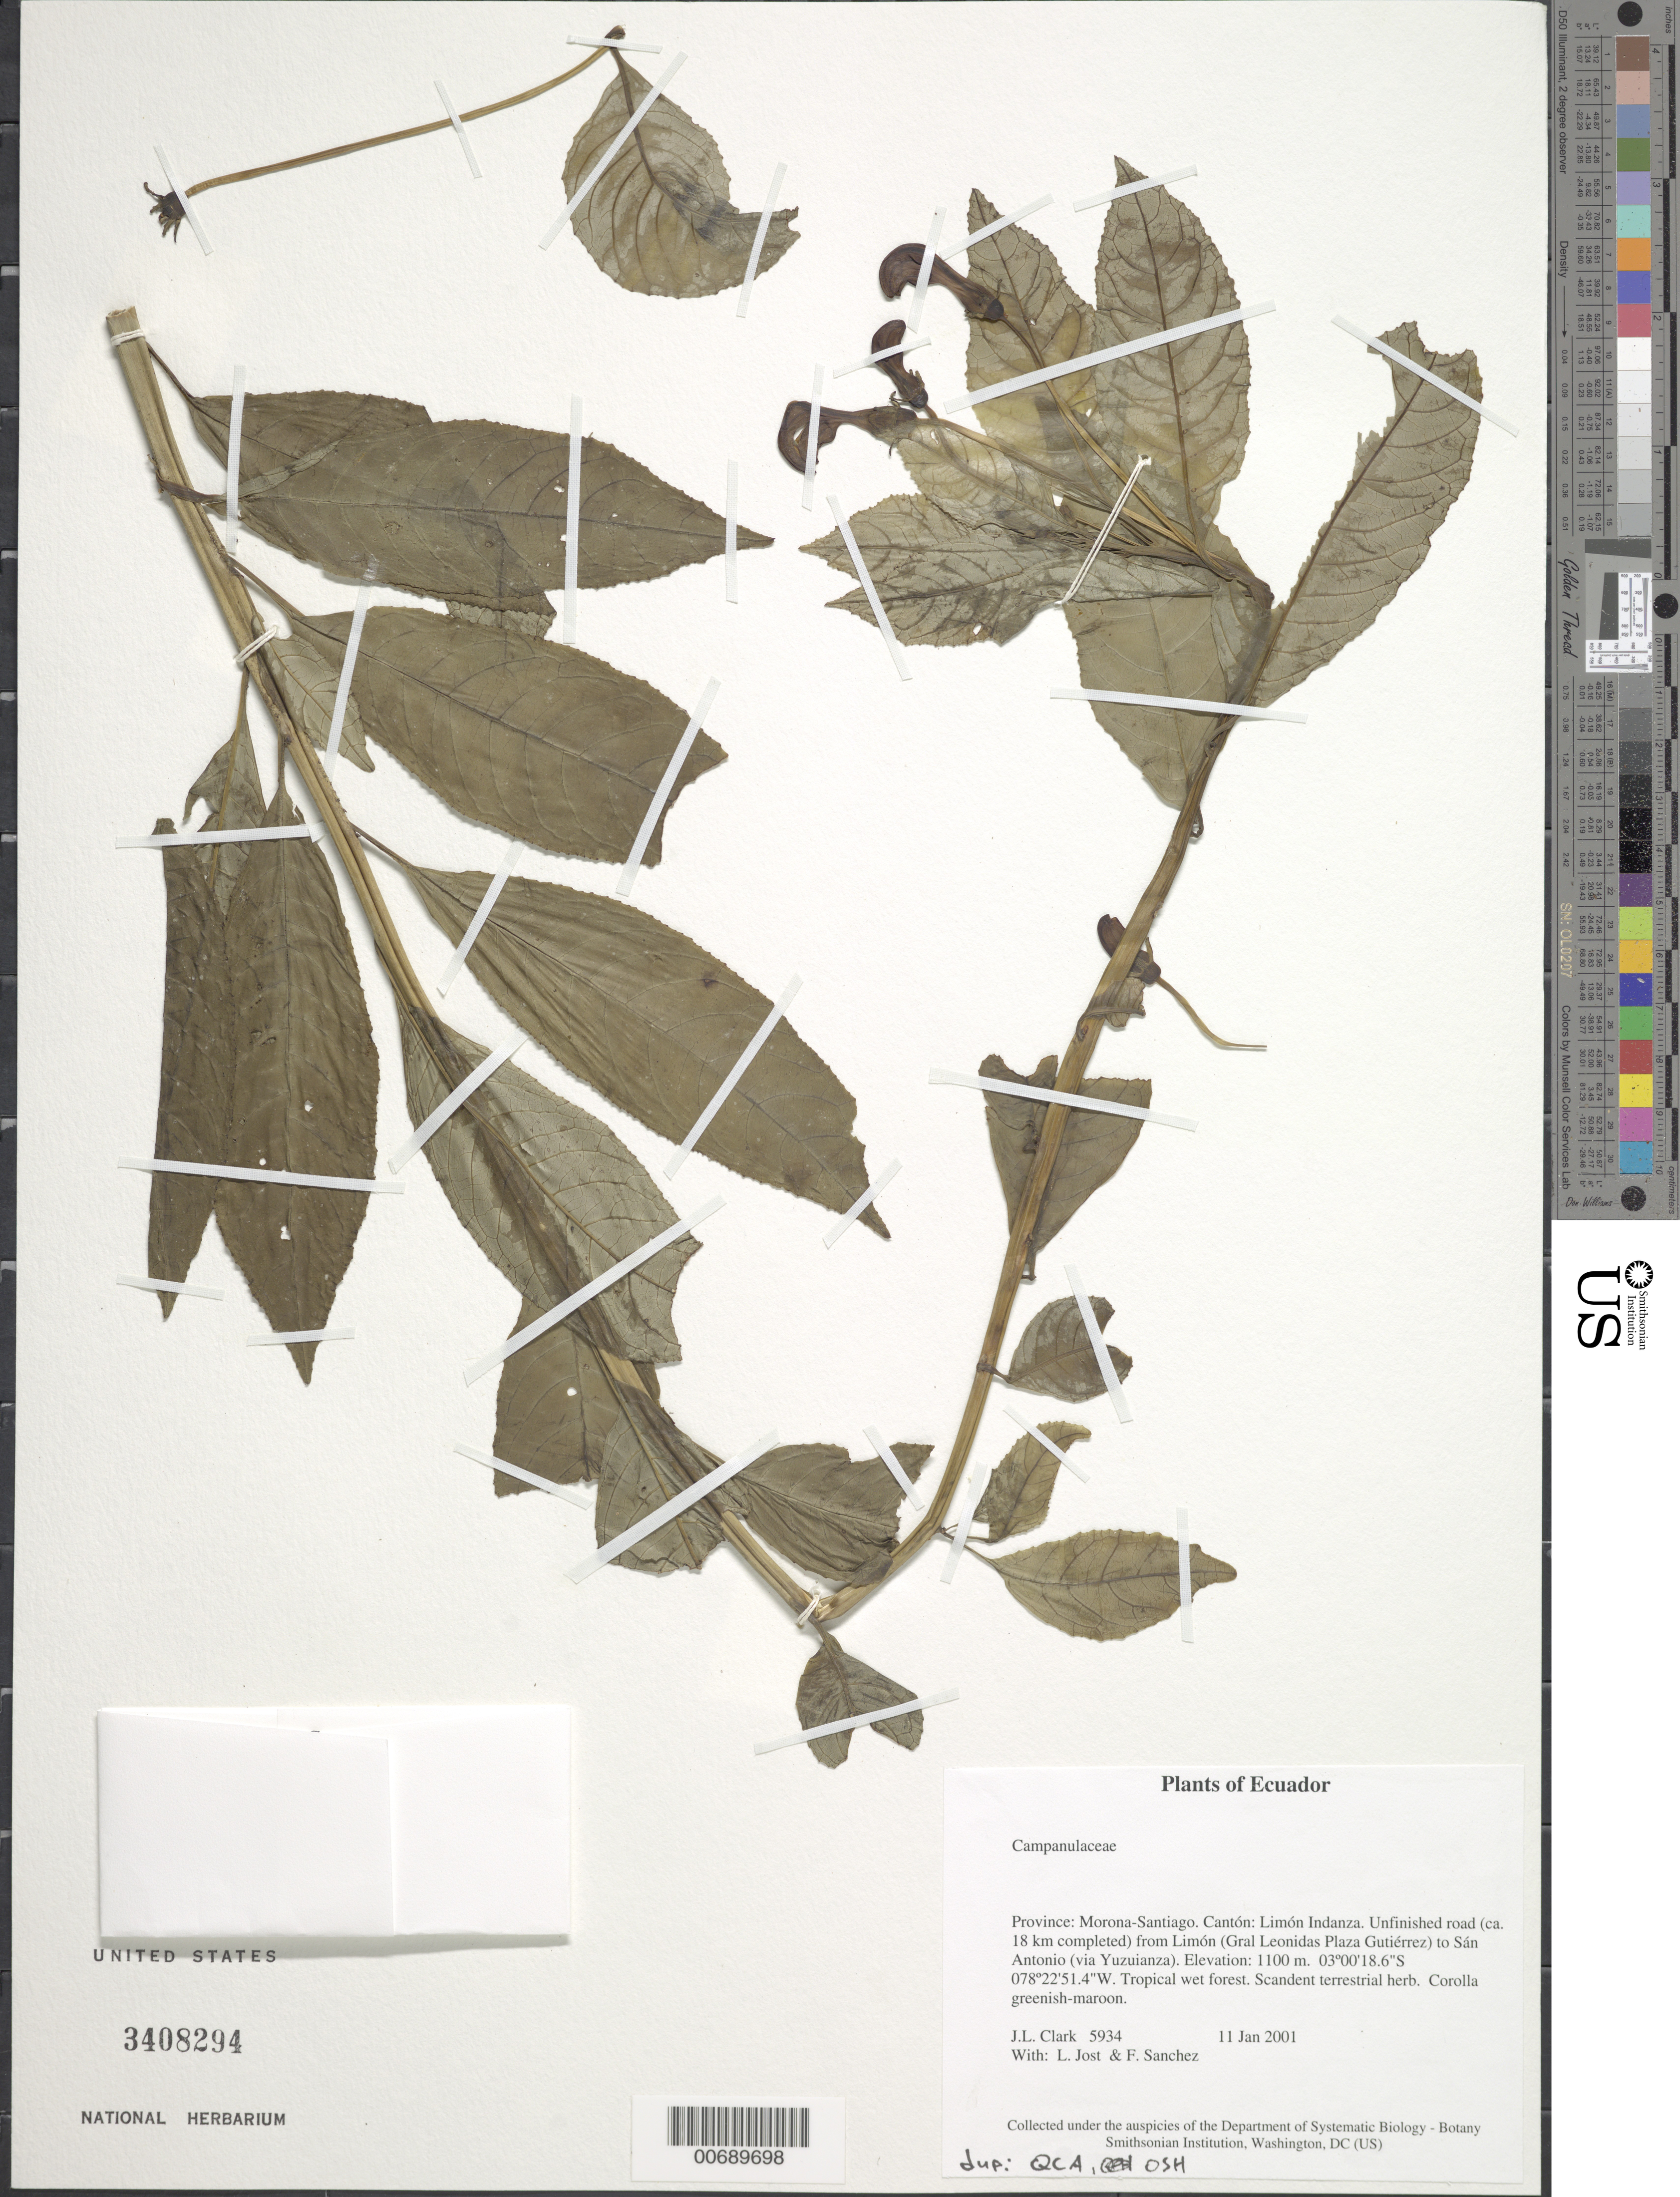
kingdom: Plantae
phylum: Tracheophyta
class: Magnoliopsida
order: Asterales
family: Campanulaceae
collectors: J. L. Clark, L. Jost & F. Sanchez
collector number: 5934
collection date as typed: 11 Jan 2001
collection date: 2001-01-11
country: Ecuador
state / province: Morona-Santiago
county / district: Limón Indanza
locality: Unfinished road (ca. 18 km completed) from Limón (Gral Leonidas Plaza Gutiérrez) to Sán Antonio (via Yuzuianza).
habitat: Tropical wet forest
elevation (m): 1100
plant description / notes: QCA, OSH, US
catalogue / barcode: US 3408294